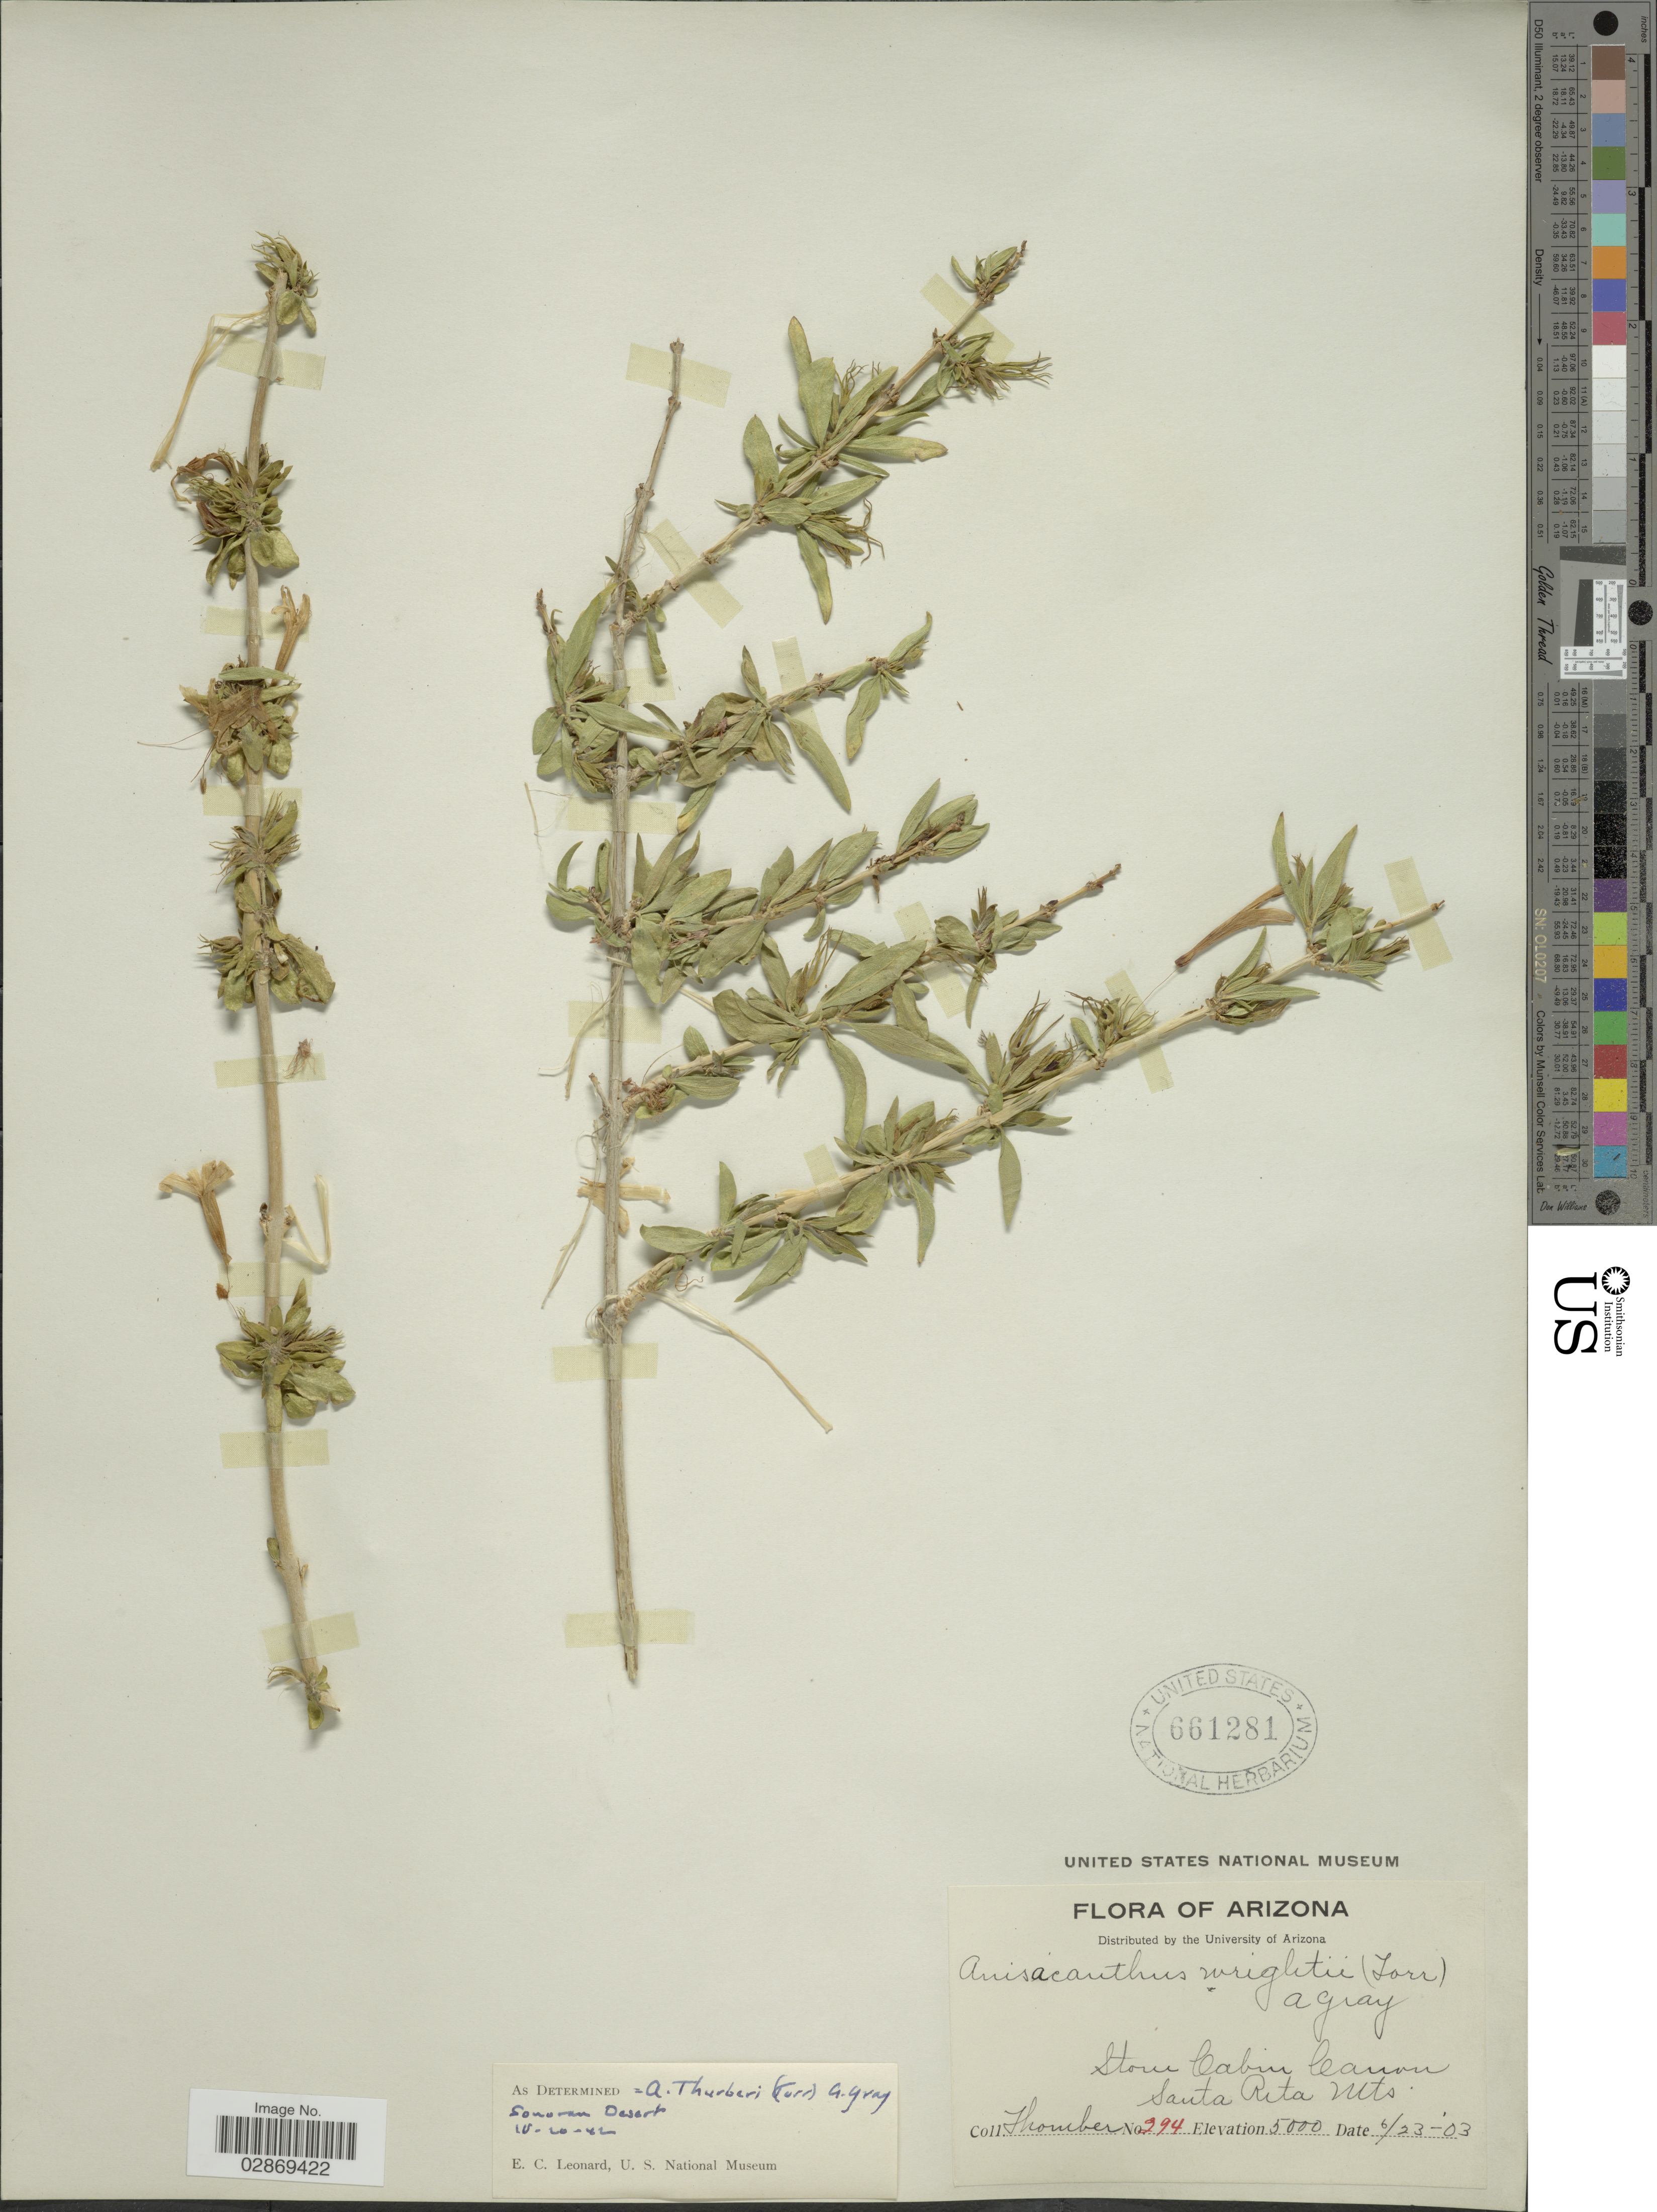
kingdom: Plantae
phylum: Tracheophyta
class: Magnoliopsida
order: Lamiales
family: Acanthaceae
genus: Anisacanthus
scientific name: Anisacanthus thurberi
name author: (Torr.) A. Gray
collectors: J. Thornber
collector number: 294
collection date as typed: Transcribed d/m/y: 23/6/3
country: United States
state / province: Arizona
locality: Stone Cabin Canon, Santa Rita Mts.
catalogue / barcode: US 661281